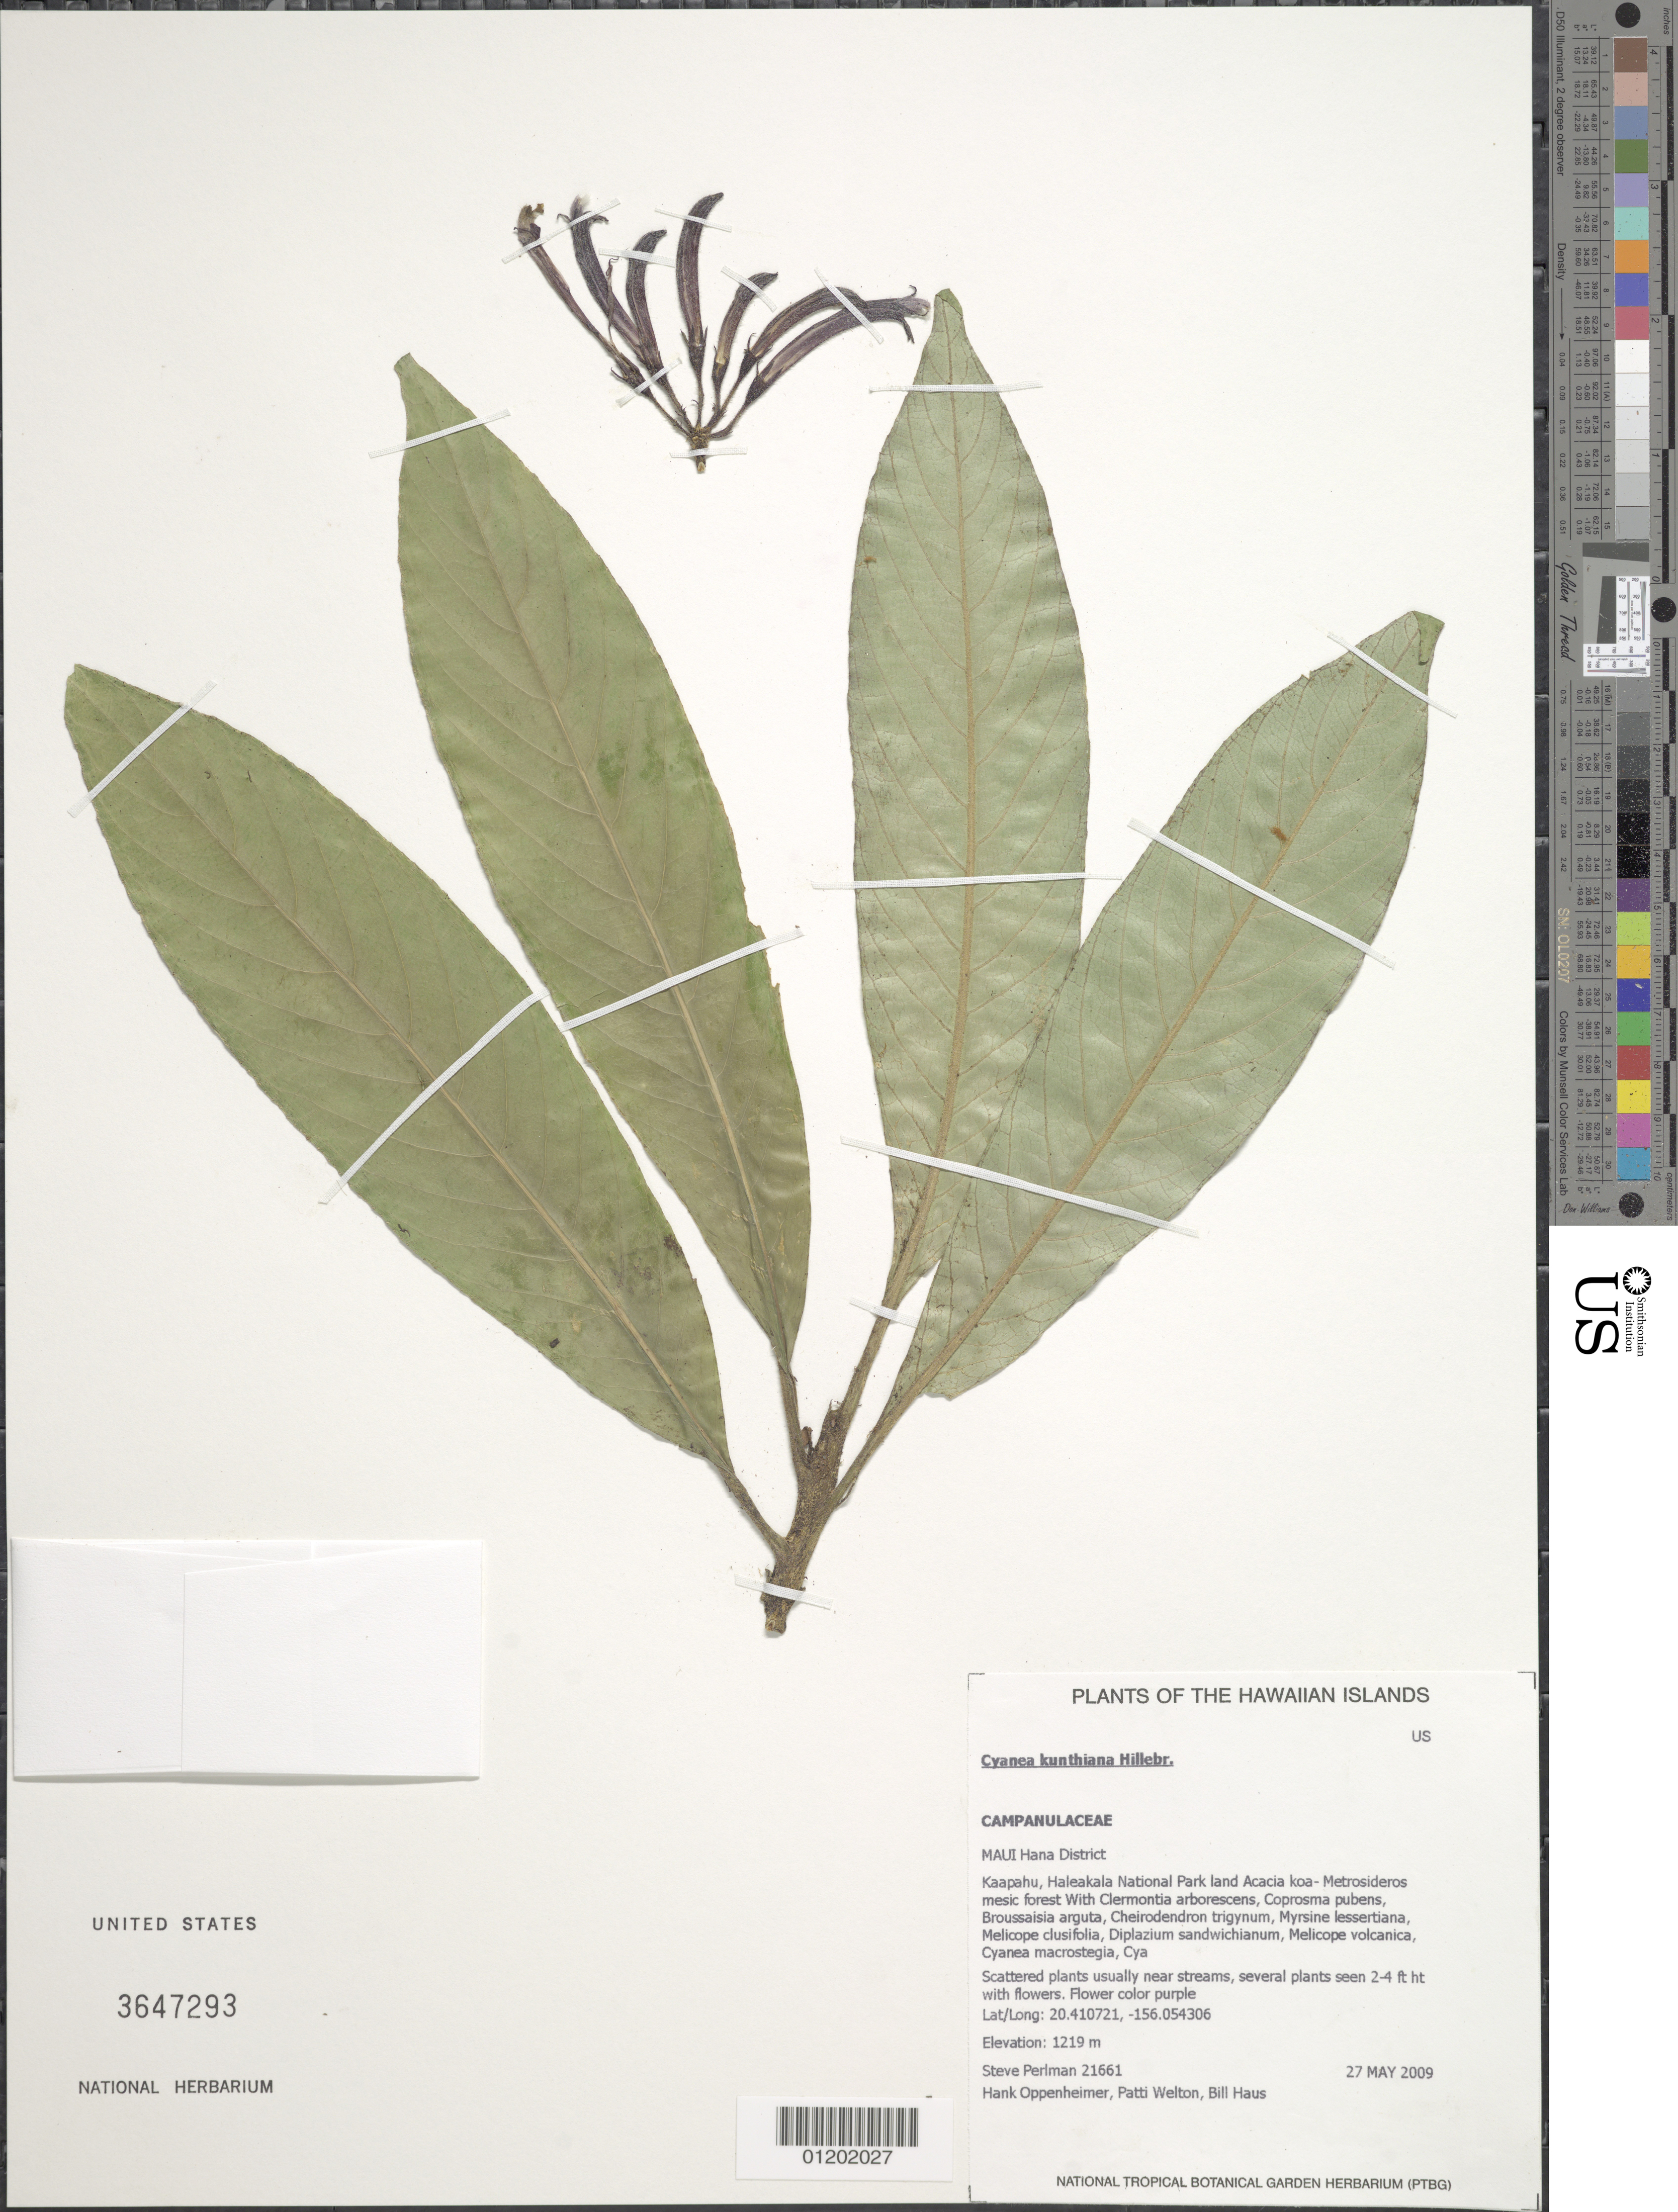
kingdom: Plantae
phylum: Tracheophyta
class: Magnoliopsida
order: Asterales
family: Campanulaceae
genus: Cyanea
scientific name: Cyanea kunthiana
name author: (Gaudich.) Hillebr.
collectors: S. P. Perlman, H. L. Oppenheimer, P. Welton & B. Haus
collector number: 21661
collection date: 2009-05-27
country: United States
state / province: Hawaii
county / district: Maui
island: Maui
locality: Hana District, Kaapahu section, Haleakala National Park land.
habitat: Montane wet forest.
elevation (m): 1219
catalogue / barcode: US 3647293